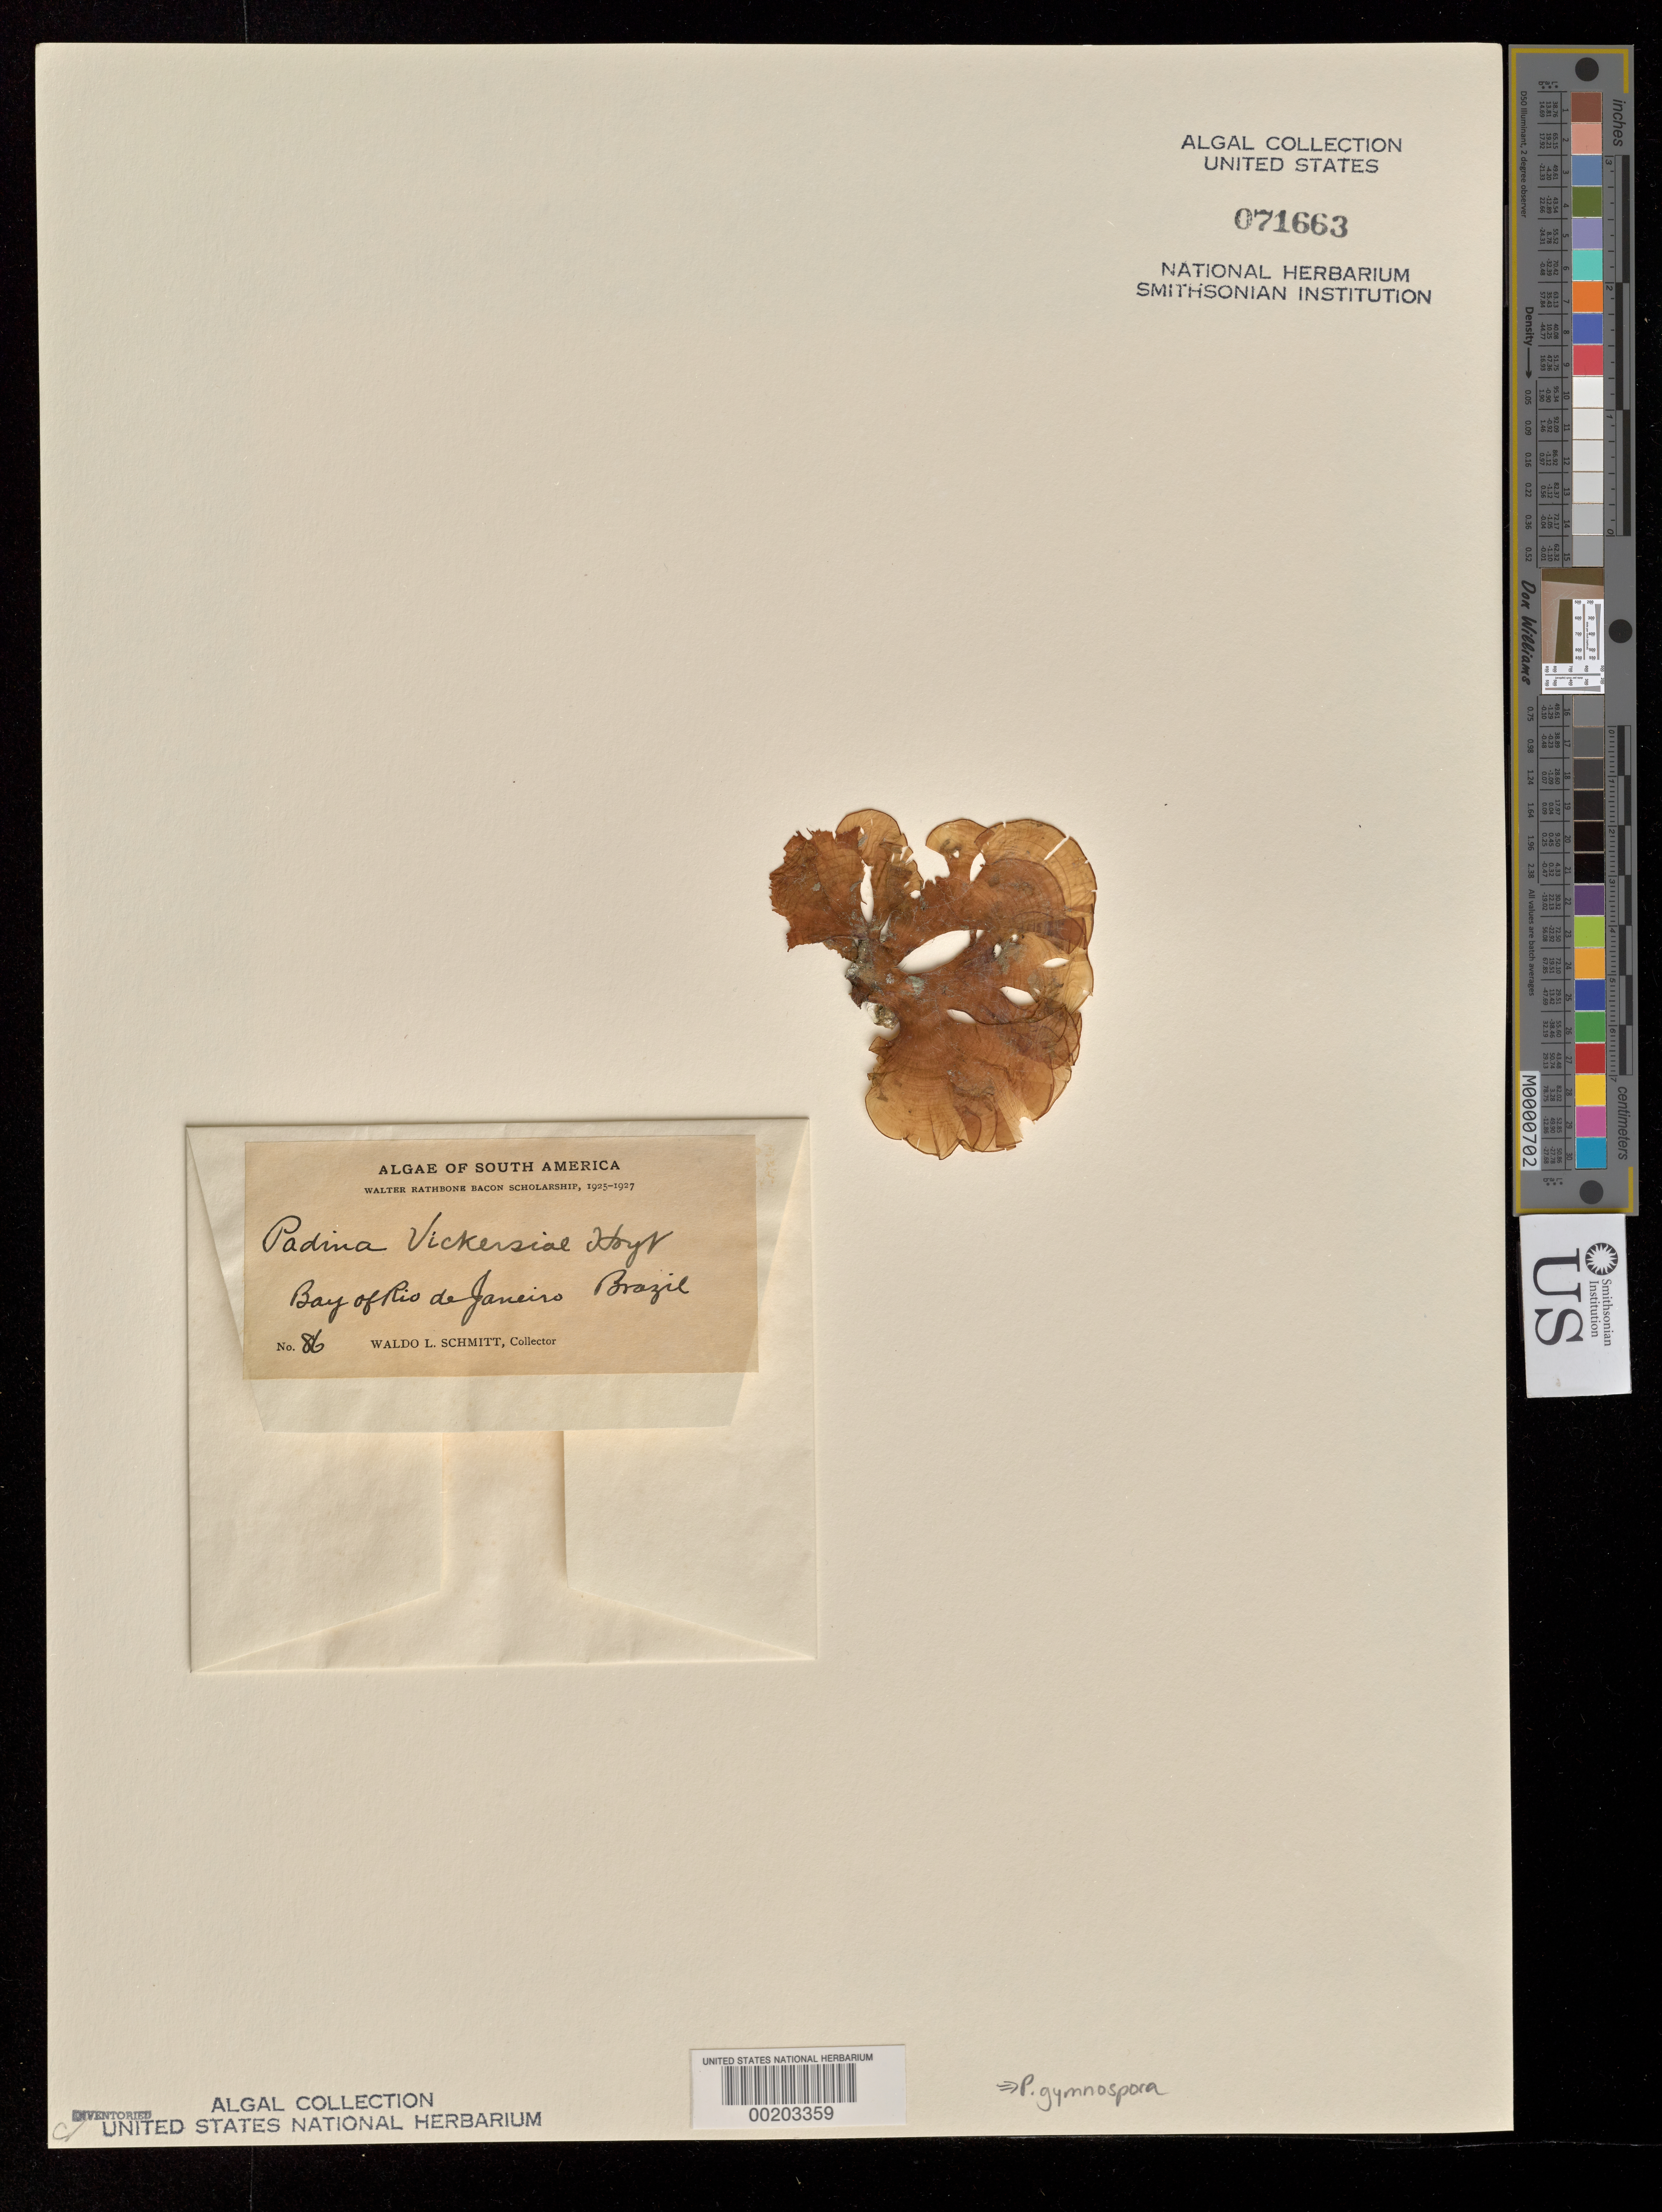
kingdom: Chromista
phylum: Ochrophyta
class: Phaeophyceae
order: Dictyotales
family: Dictyotaceae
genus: Padina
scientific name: Padina gymnospora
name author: (Kütz.) O.G. Sond.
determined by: Algae name updating Project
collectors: W. L. Schmitt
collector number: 86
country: Brazil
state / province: Rio de Janeiro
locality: Guanabara Bay (Rio de Janeiro Bay)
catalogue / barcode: US 71663